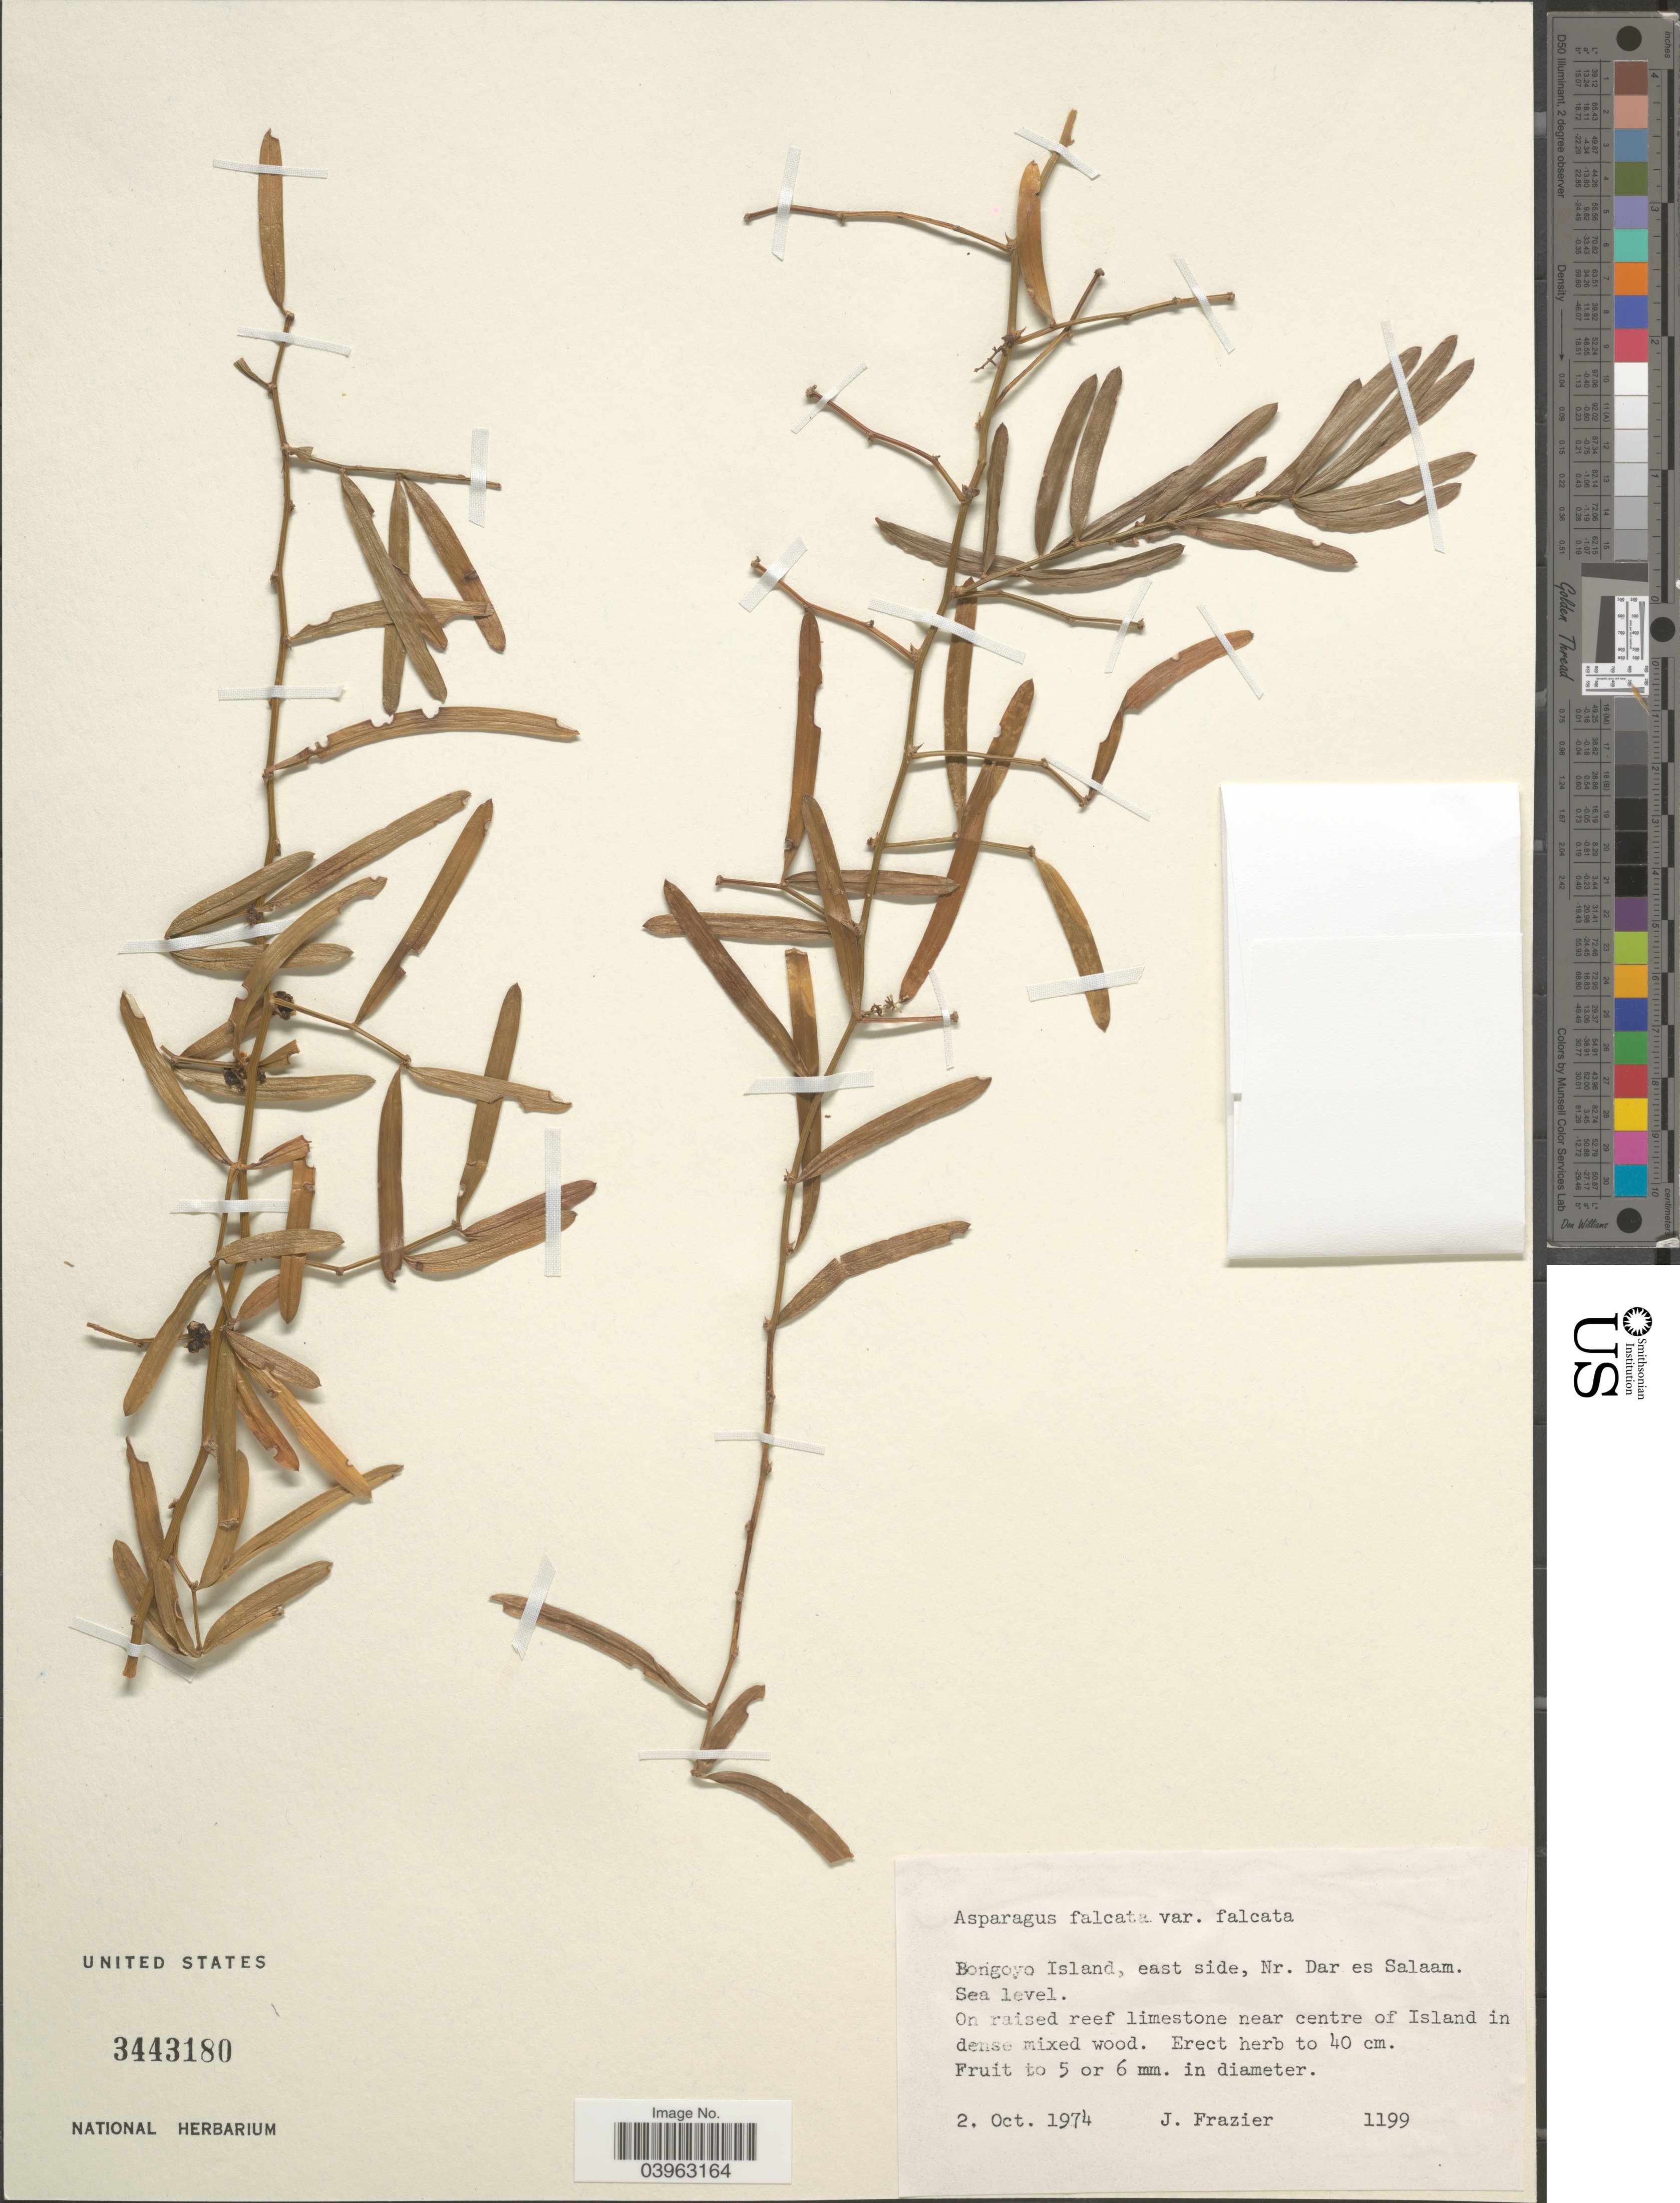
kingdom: Plantae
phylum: Tracheophyta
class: Liliopsida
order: Asparagales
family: Asparagaceae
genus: Asparagus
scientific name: Asparagus falcatus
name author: L.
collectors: J. Frazier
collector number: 1199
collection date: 1974-10-02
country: Tanzania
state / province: Dar es Salaam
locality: Bongoyo Island, east side, Nr. Dar es Salaam.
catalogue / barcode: US 3443180